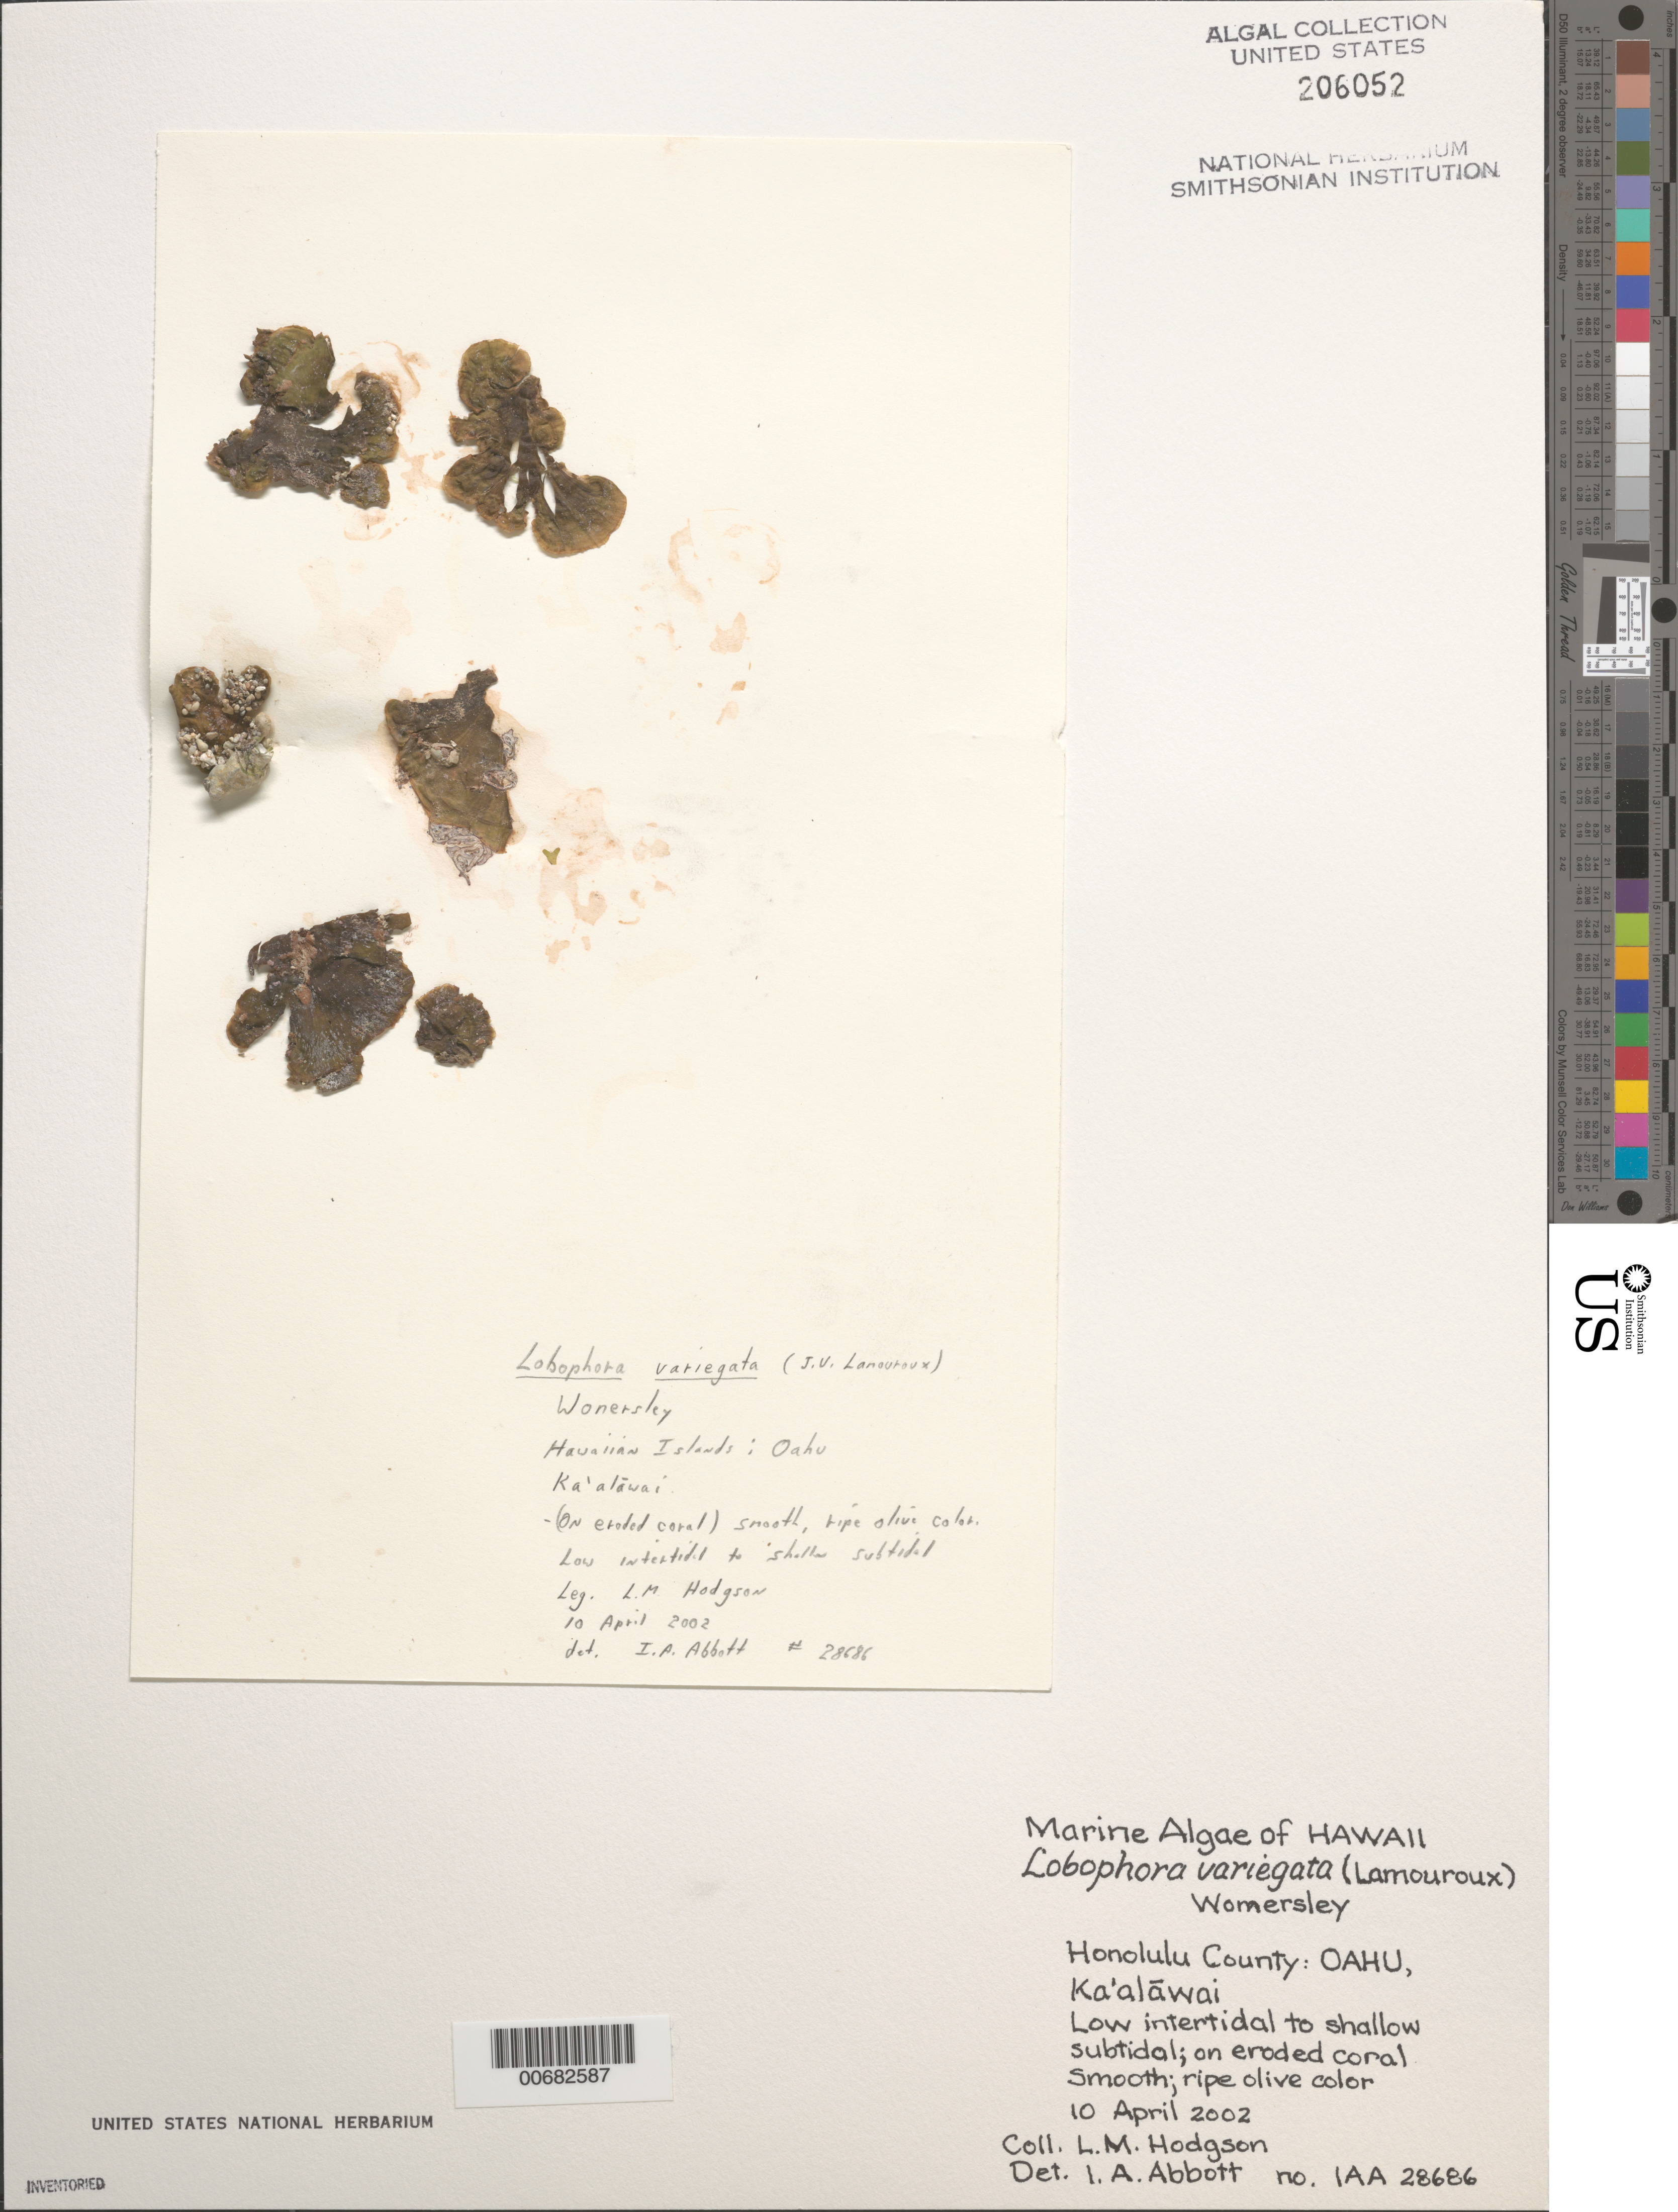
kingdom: Chromista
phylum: Ochrophyta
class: Phaeophyceae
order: Dictyotales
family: Dictyotaceae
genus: Lobophora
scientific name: Lobophora variegata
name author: (J.V.Lamouroux) Womersley & E.C. Oliveira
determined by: Abbott, Isabella A.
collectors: L. M. Hodgson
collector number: IAA 28686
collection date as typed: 10 Apr 2002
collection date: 2002-04-10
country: United States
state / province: Hawaii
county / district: Honolulu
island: Oahu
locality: ka'alawai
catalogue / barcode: US 206052